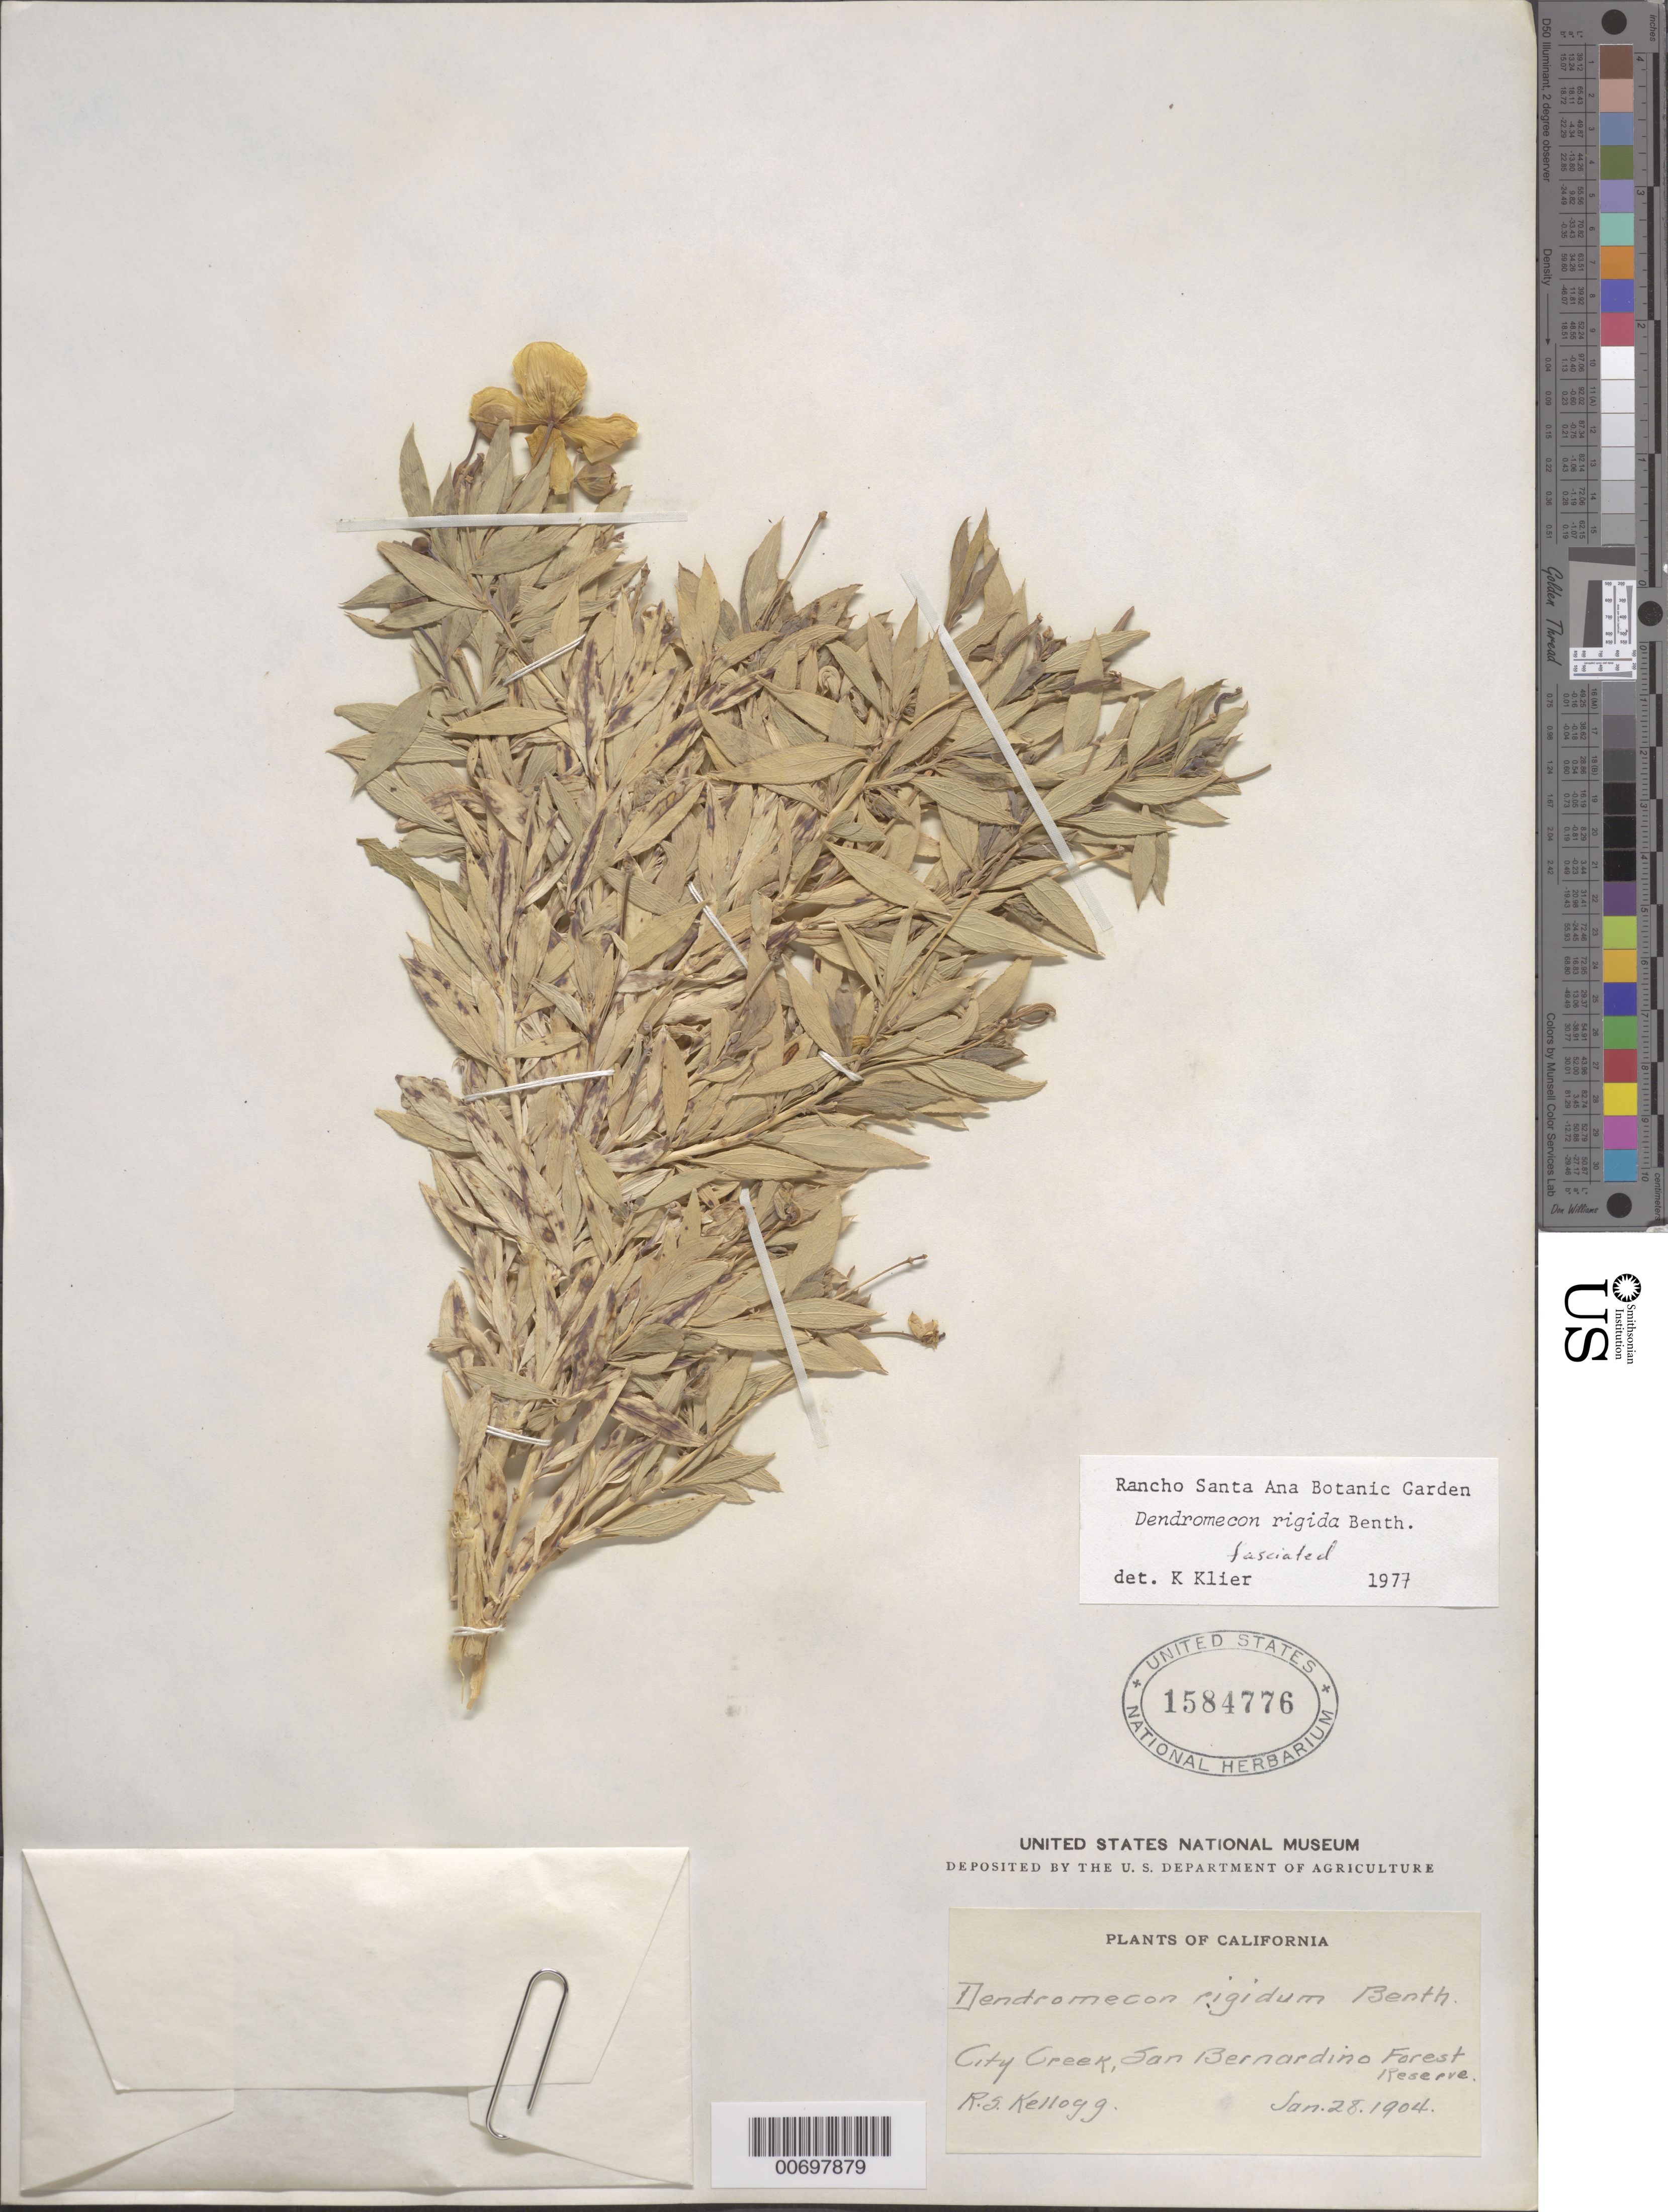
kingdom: Plantae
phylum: Tracheophyta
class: Magnoliopsida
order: Ranunculales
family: Papaveraceae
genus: Dendromecon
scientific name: Dendromecon rigida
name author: Benth.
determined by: Klier, K., (RSA), Rancho Santa Ana Botanic Garden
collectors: R. Kellogg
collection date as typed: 28 Jan 1904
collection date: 1904-01-28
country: United States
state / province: California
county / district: San Bernardino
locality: City Creek, San Bernardino Forest Reserve.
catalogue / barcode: US 1584776